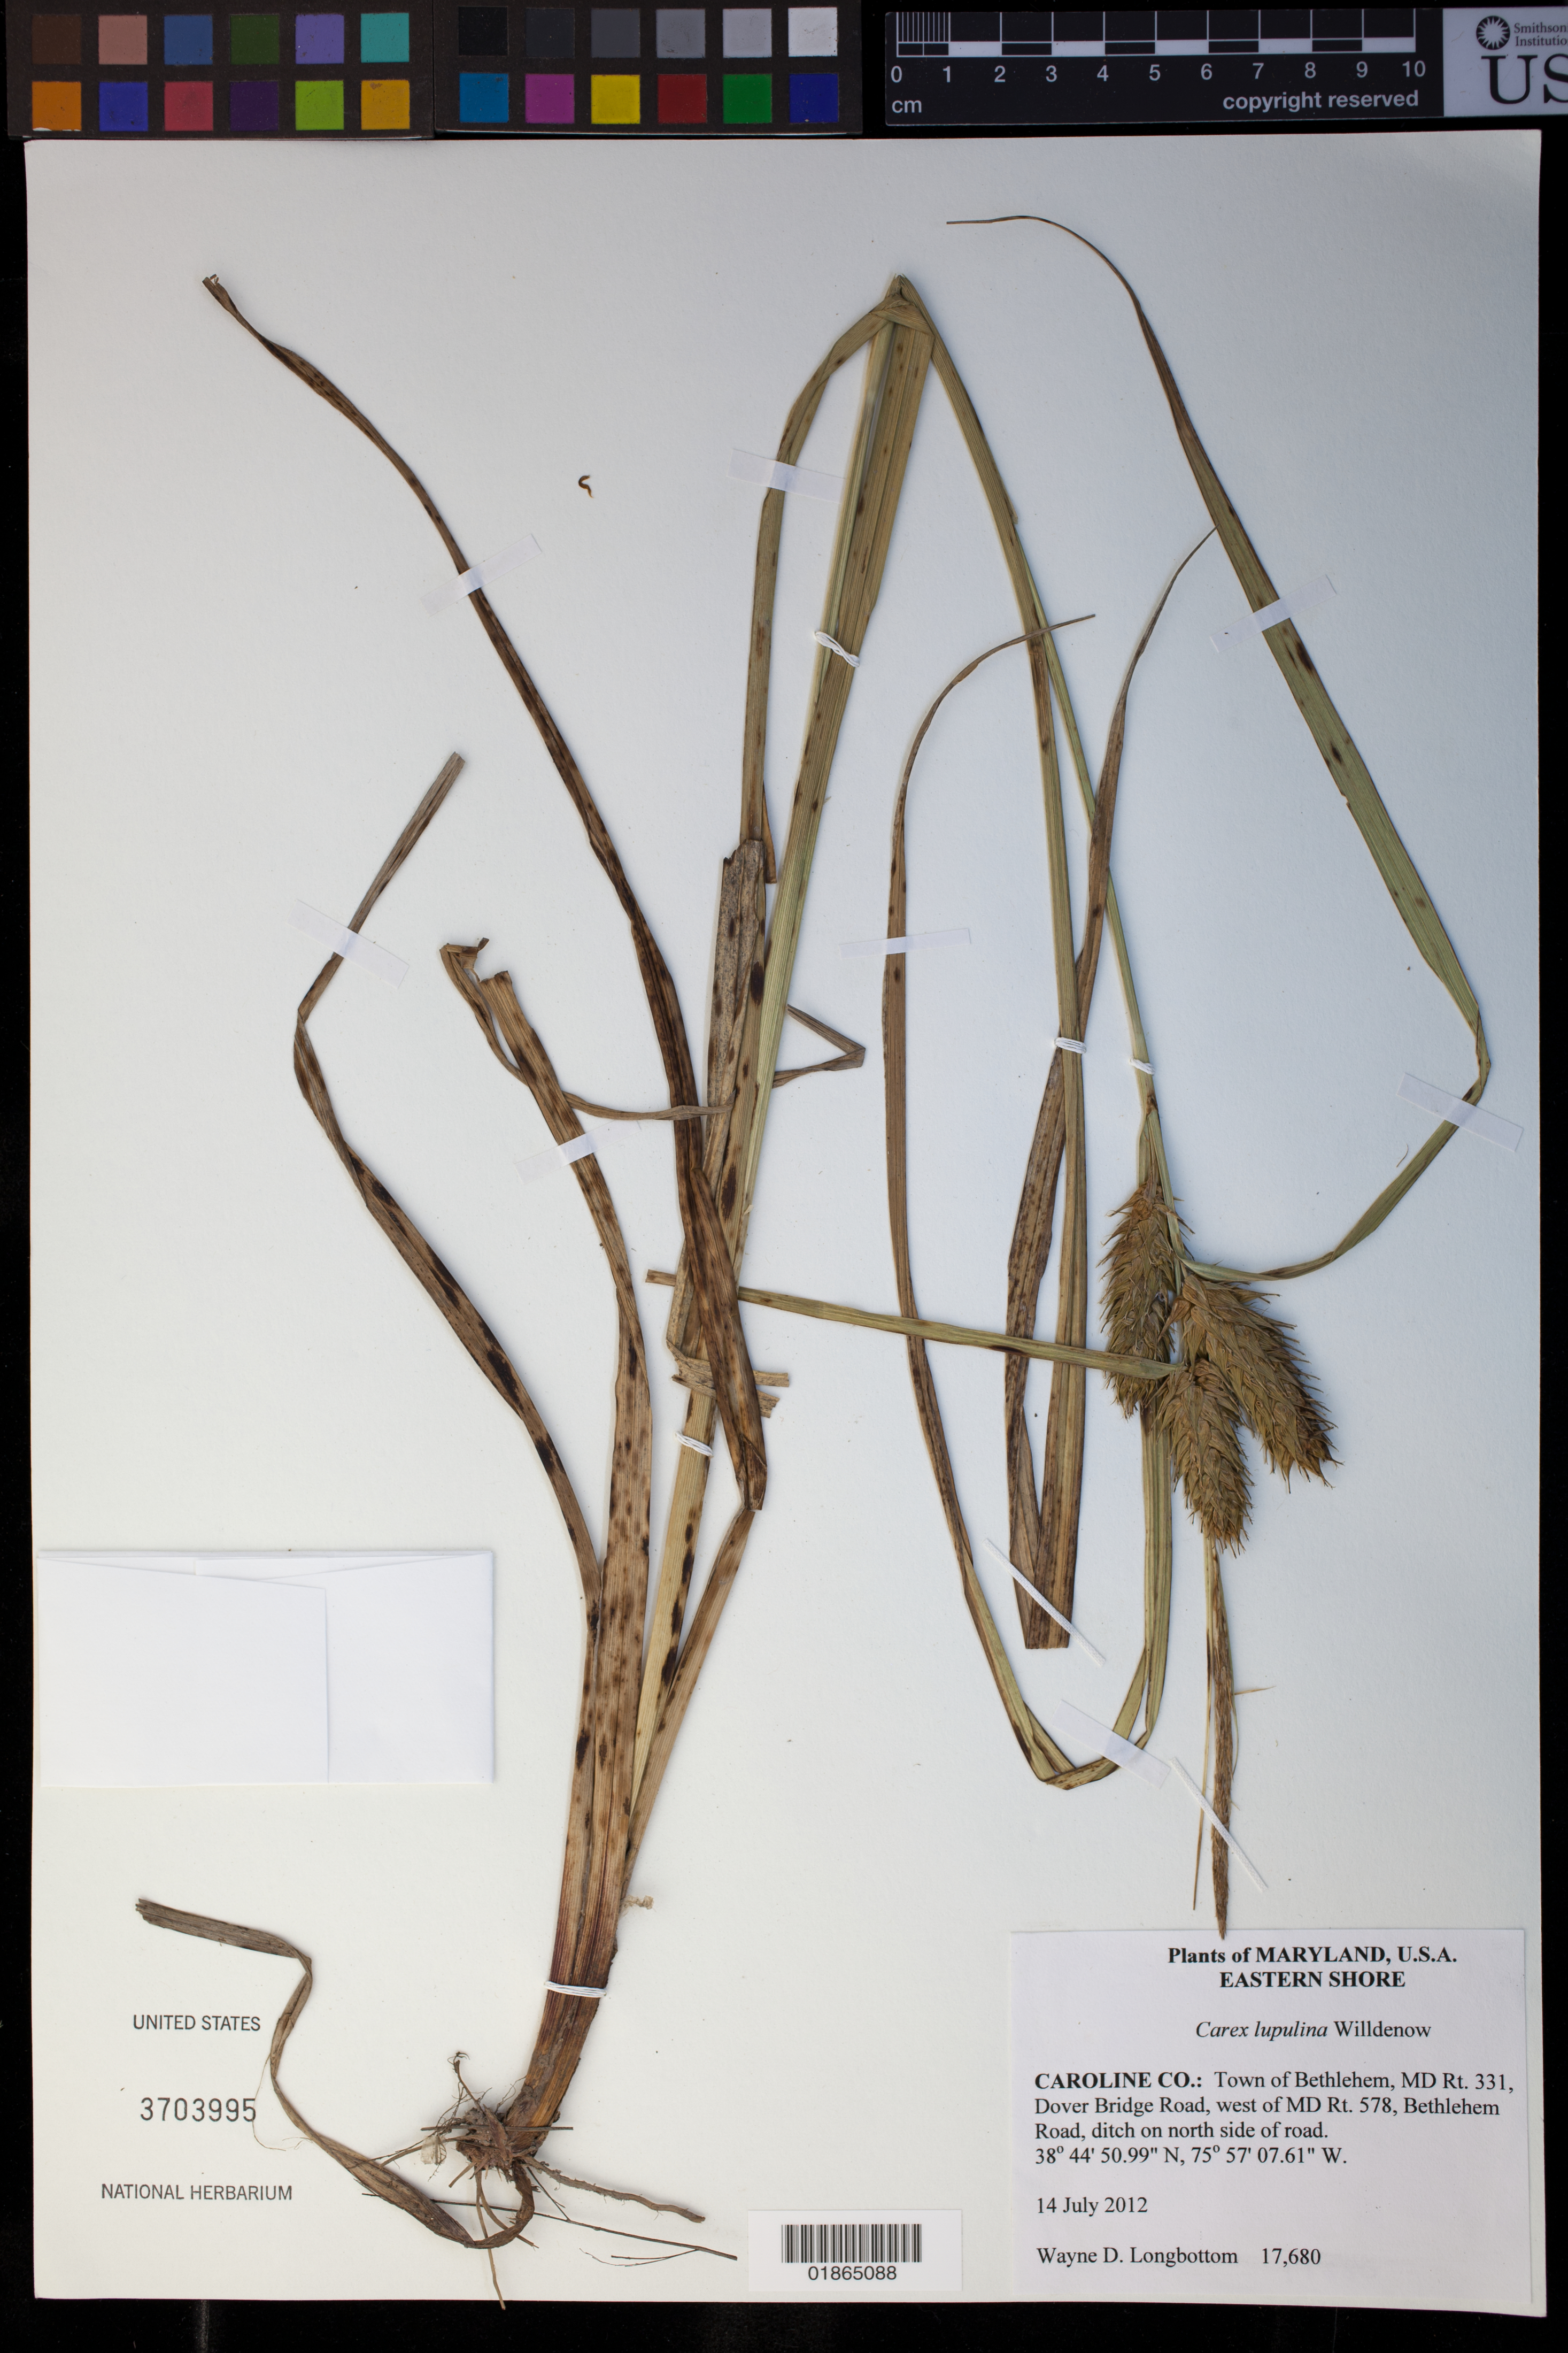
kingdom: Plantae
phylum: Tracheophyta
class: Liliopsida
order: Poales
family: Cyperaceae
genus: Carex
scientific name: Carex lupulina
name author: Muhl. ex Willd.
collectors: W. D. Longbottom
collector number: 17680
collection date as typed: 14 July 2012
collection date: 2012-07-14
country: United States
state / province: Maryland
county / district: Caroline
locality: Town of Bethlehem, MD Rt. 331, Dover Bridge Road, west of MD Rt. 578, Bethlehem Road, ditch on north side of road.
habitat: Ditch on north side of road.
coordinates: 38 44 50.99 N, 75 57 07.61 W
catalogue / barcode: US 3703995